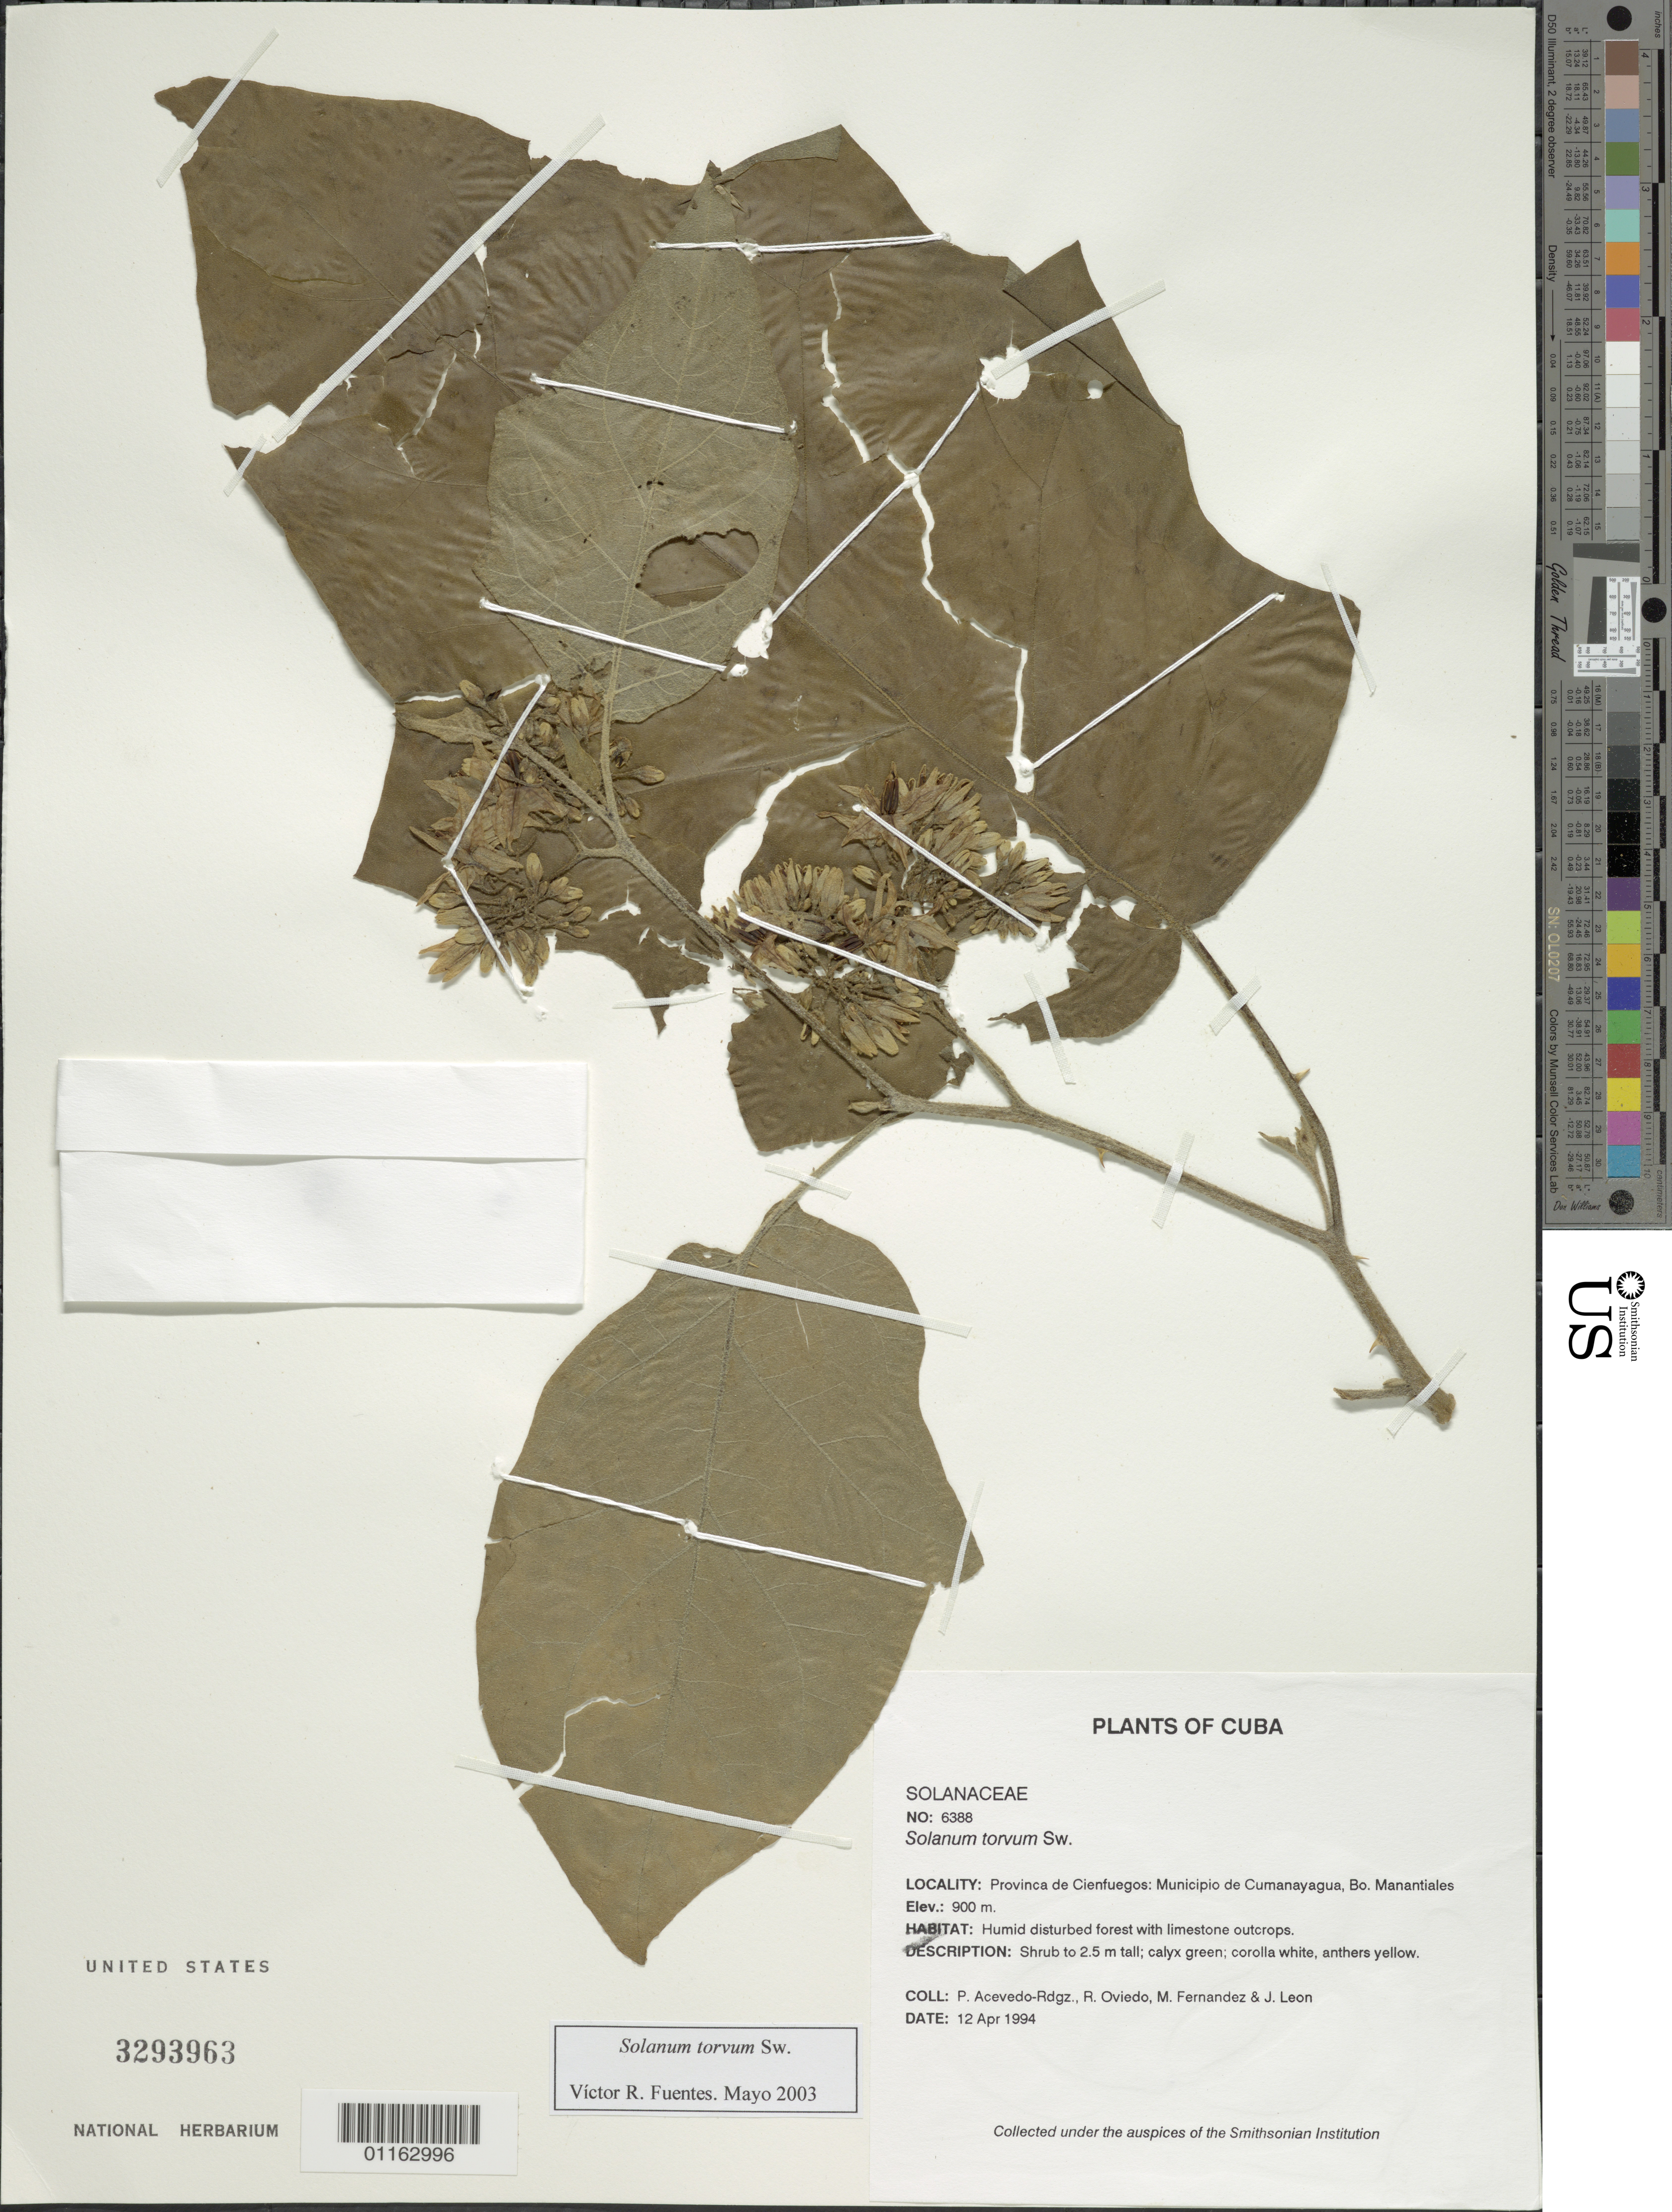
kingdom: Plantae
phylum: Tracheophyta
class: Magnoliopsida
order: Solanales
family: Solanaceae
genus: Solanum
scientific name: Solanum torvum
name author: Sw.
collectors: P. Acevedo-Rodr., R. Oviedo, M. Fernández & J. León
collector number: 6388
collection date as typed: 12 Apr 1994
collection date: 1994-04-12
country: Cuba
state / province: Cienfuegos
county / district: Municipio de Cumanayagua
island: Cuba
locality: Bo. Manantiales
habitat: Humid disturbed forest with limestone outcrops.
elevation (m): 900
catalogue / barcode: US 3293963